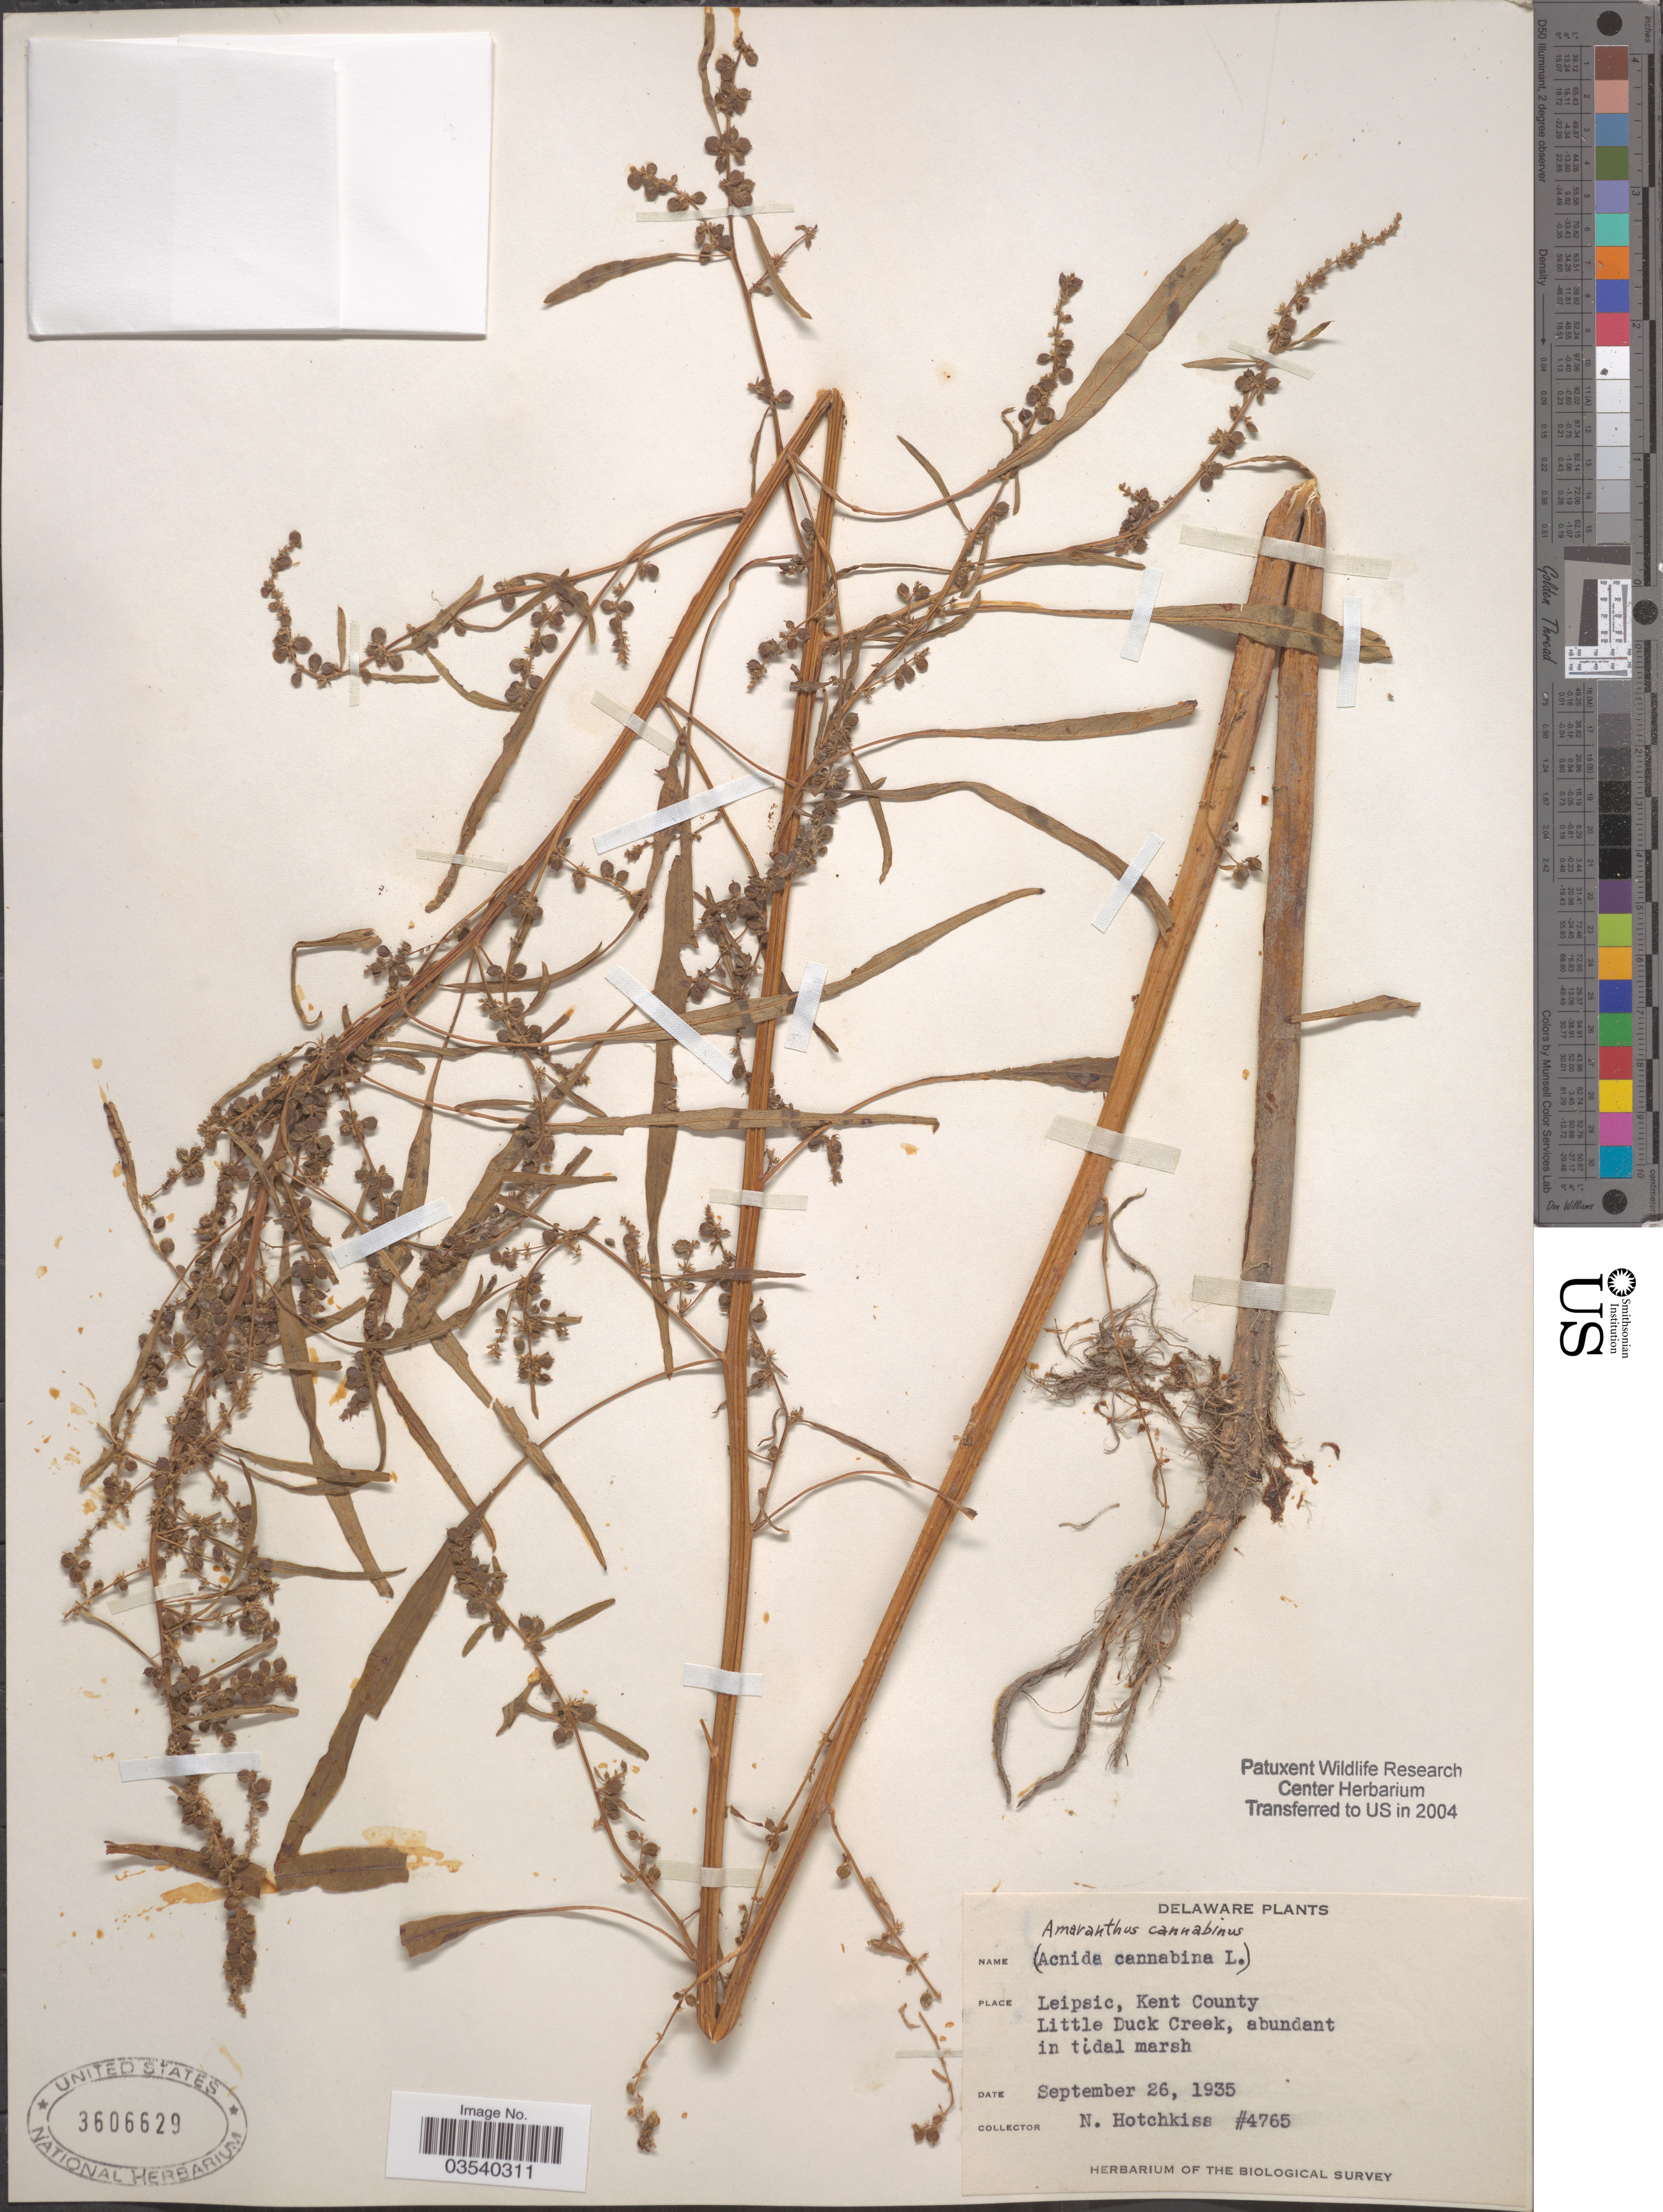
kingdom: Plantae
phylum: Tracheophyta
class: Magnoliopsida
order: Caryophyllales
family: Amaranthaceae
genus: Amaranthus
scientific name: Amaranthus cannabinus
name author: (L.) E.G. F. Sauer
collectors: N. Hotchkiss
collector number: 4765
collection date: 1935-09-26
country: United States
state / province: Delaware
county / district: Kent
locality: Leipsic, Kent County. Little Duck Creek, abundant in tidal marsh.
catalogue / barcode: US 3606629